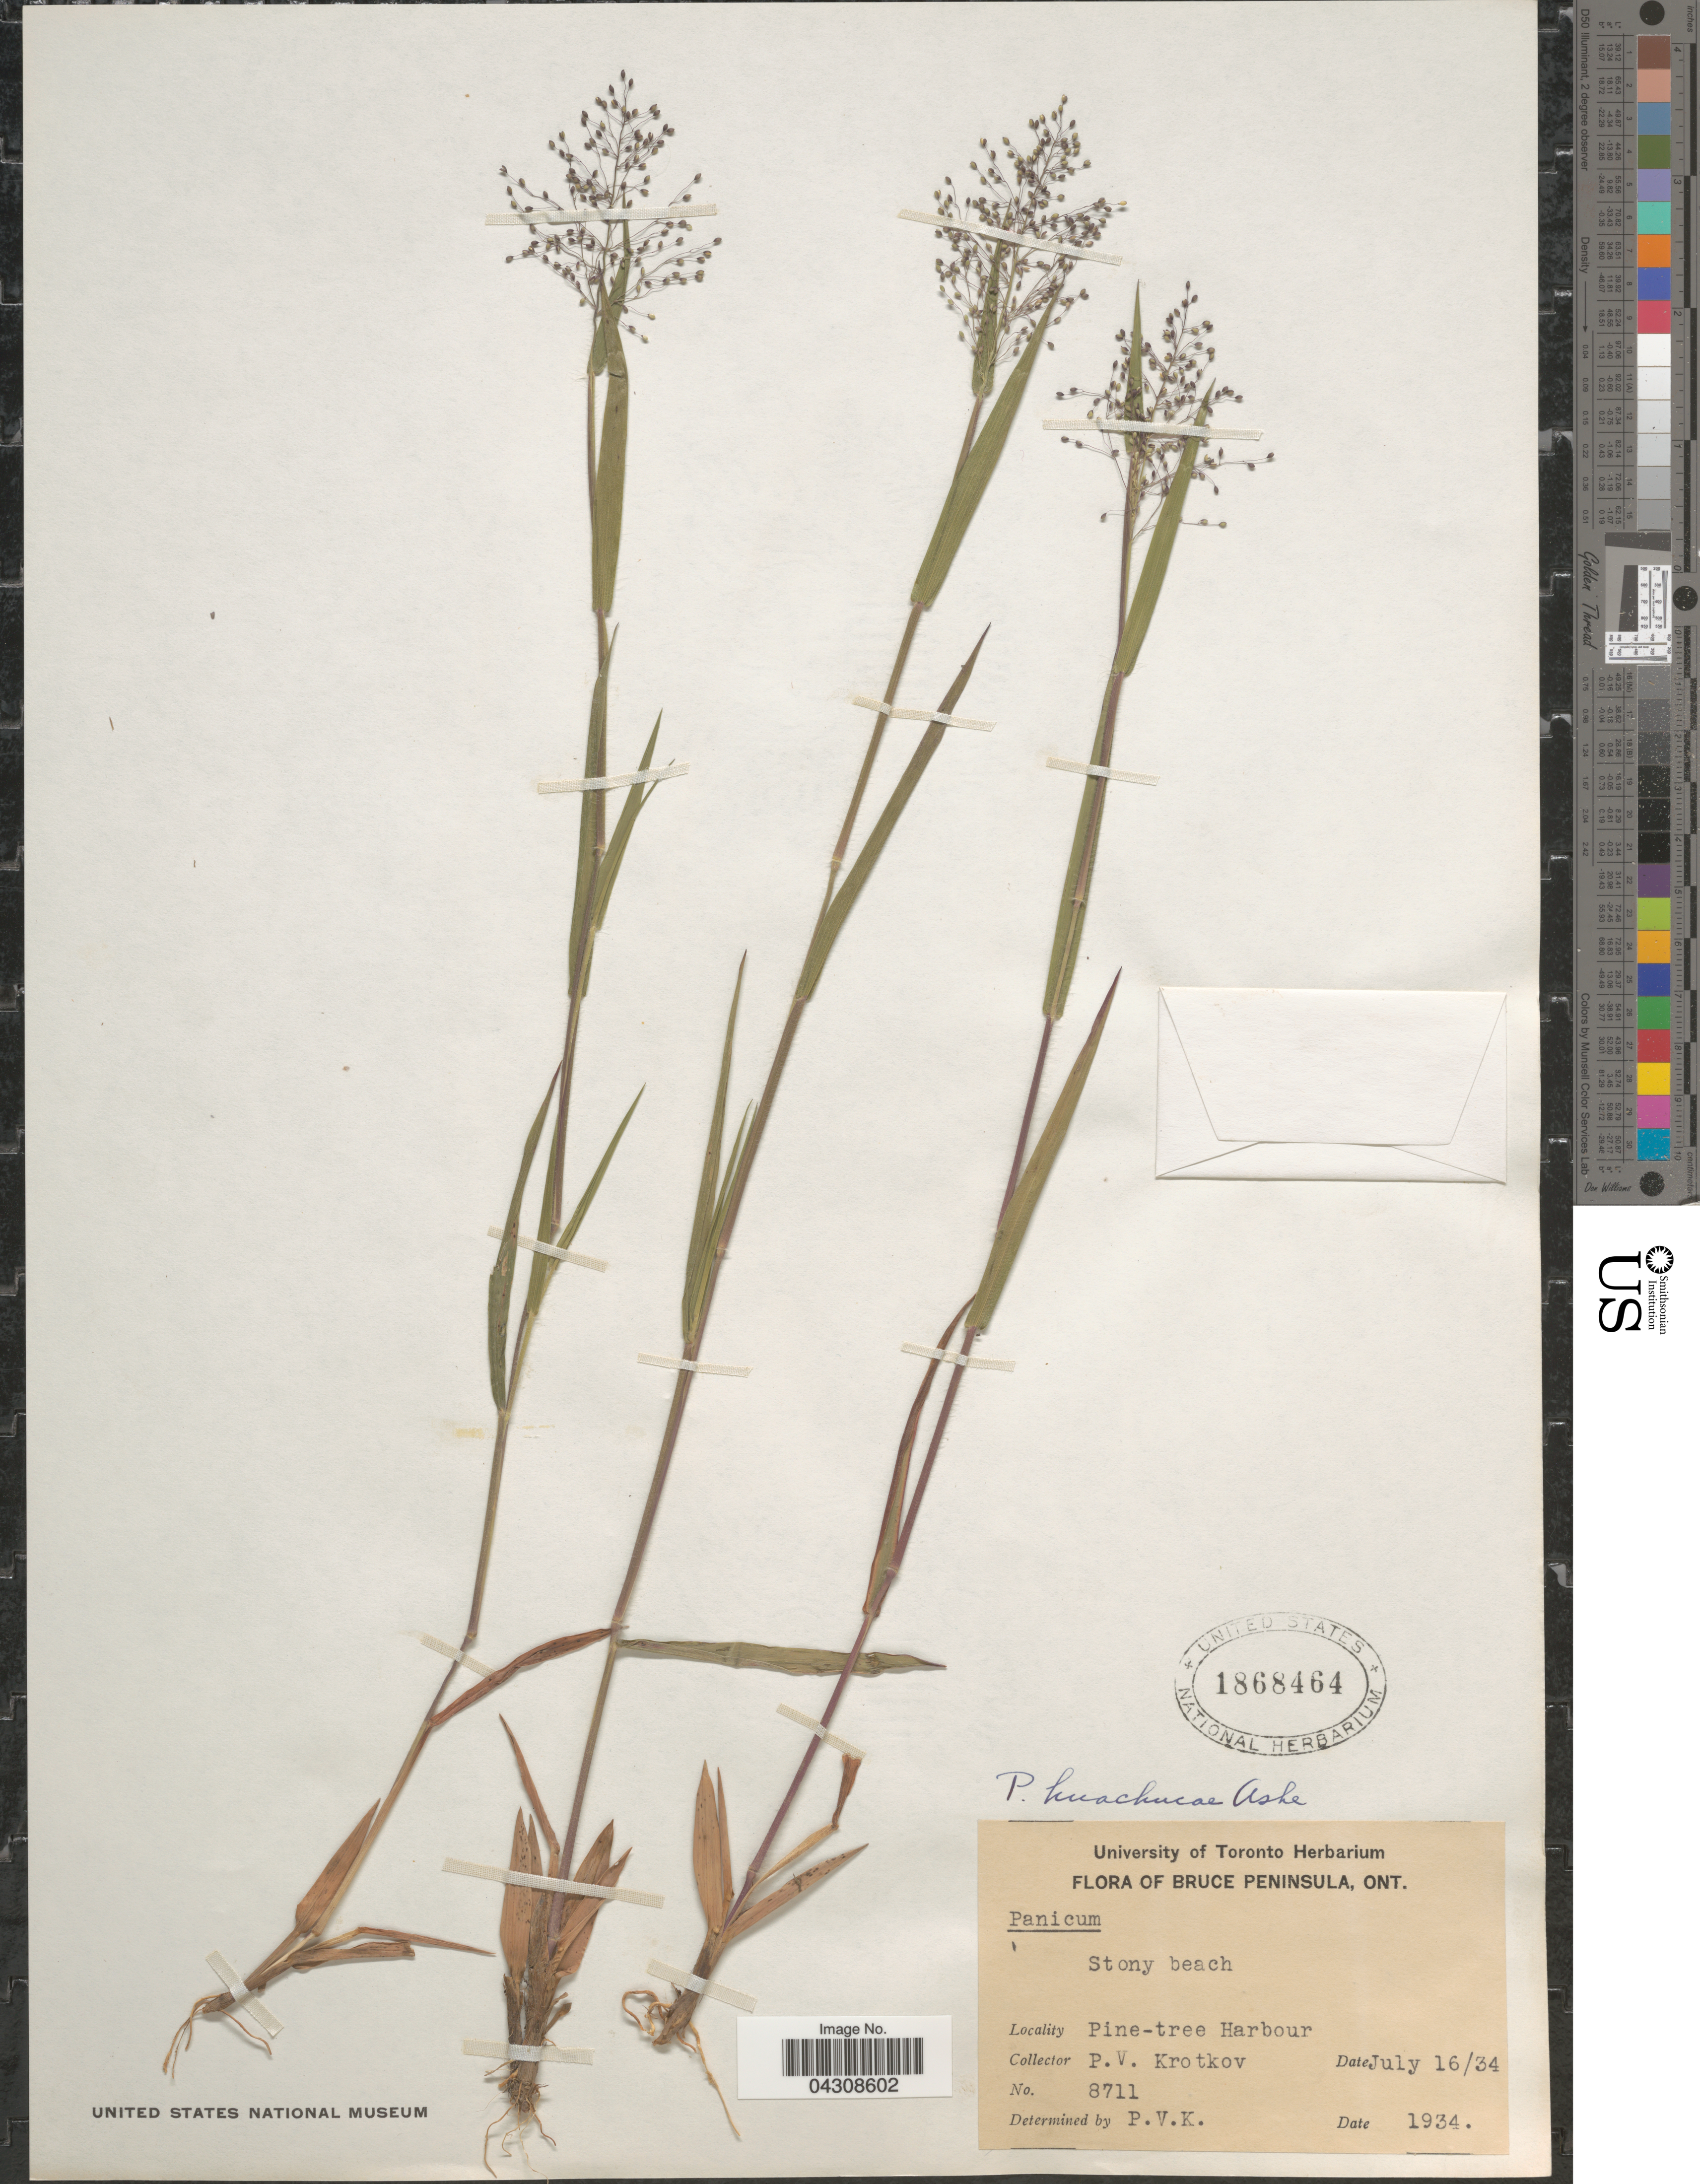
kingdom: Plantae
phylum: Tracheophyta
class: Liliopsida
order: Poales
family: Poaceae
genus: Dichanthelium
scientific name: Dichanthelium acuminatum var. acuminatum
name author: (Sw.) Gould & C.A. Clark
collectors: P. V. Krotkov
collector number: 8711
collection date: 1934-07-16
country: Canada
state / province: Ontario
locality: Bruce Peninsula. Stony beach. Pine-tree Harbour.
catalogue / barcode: US 1868464